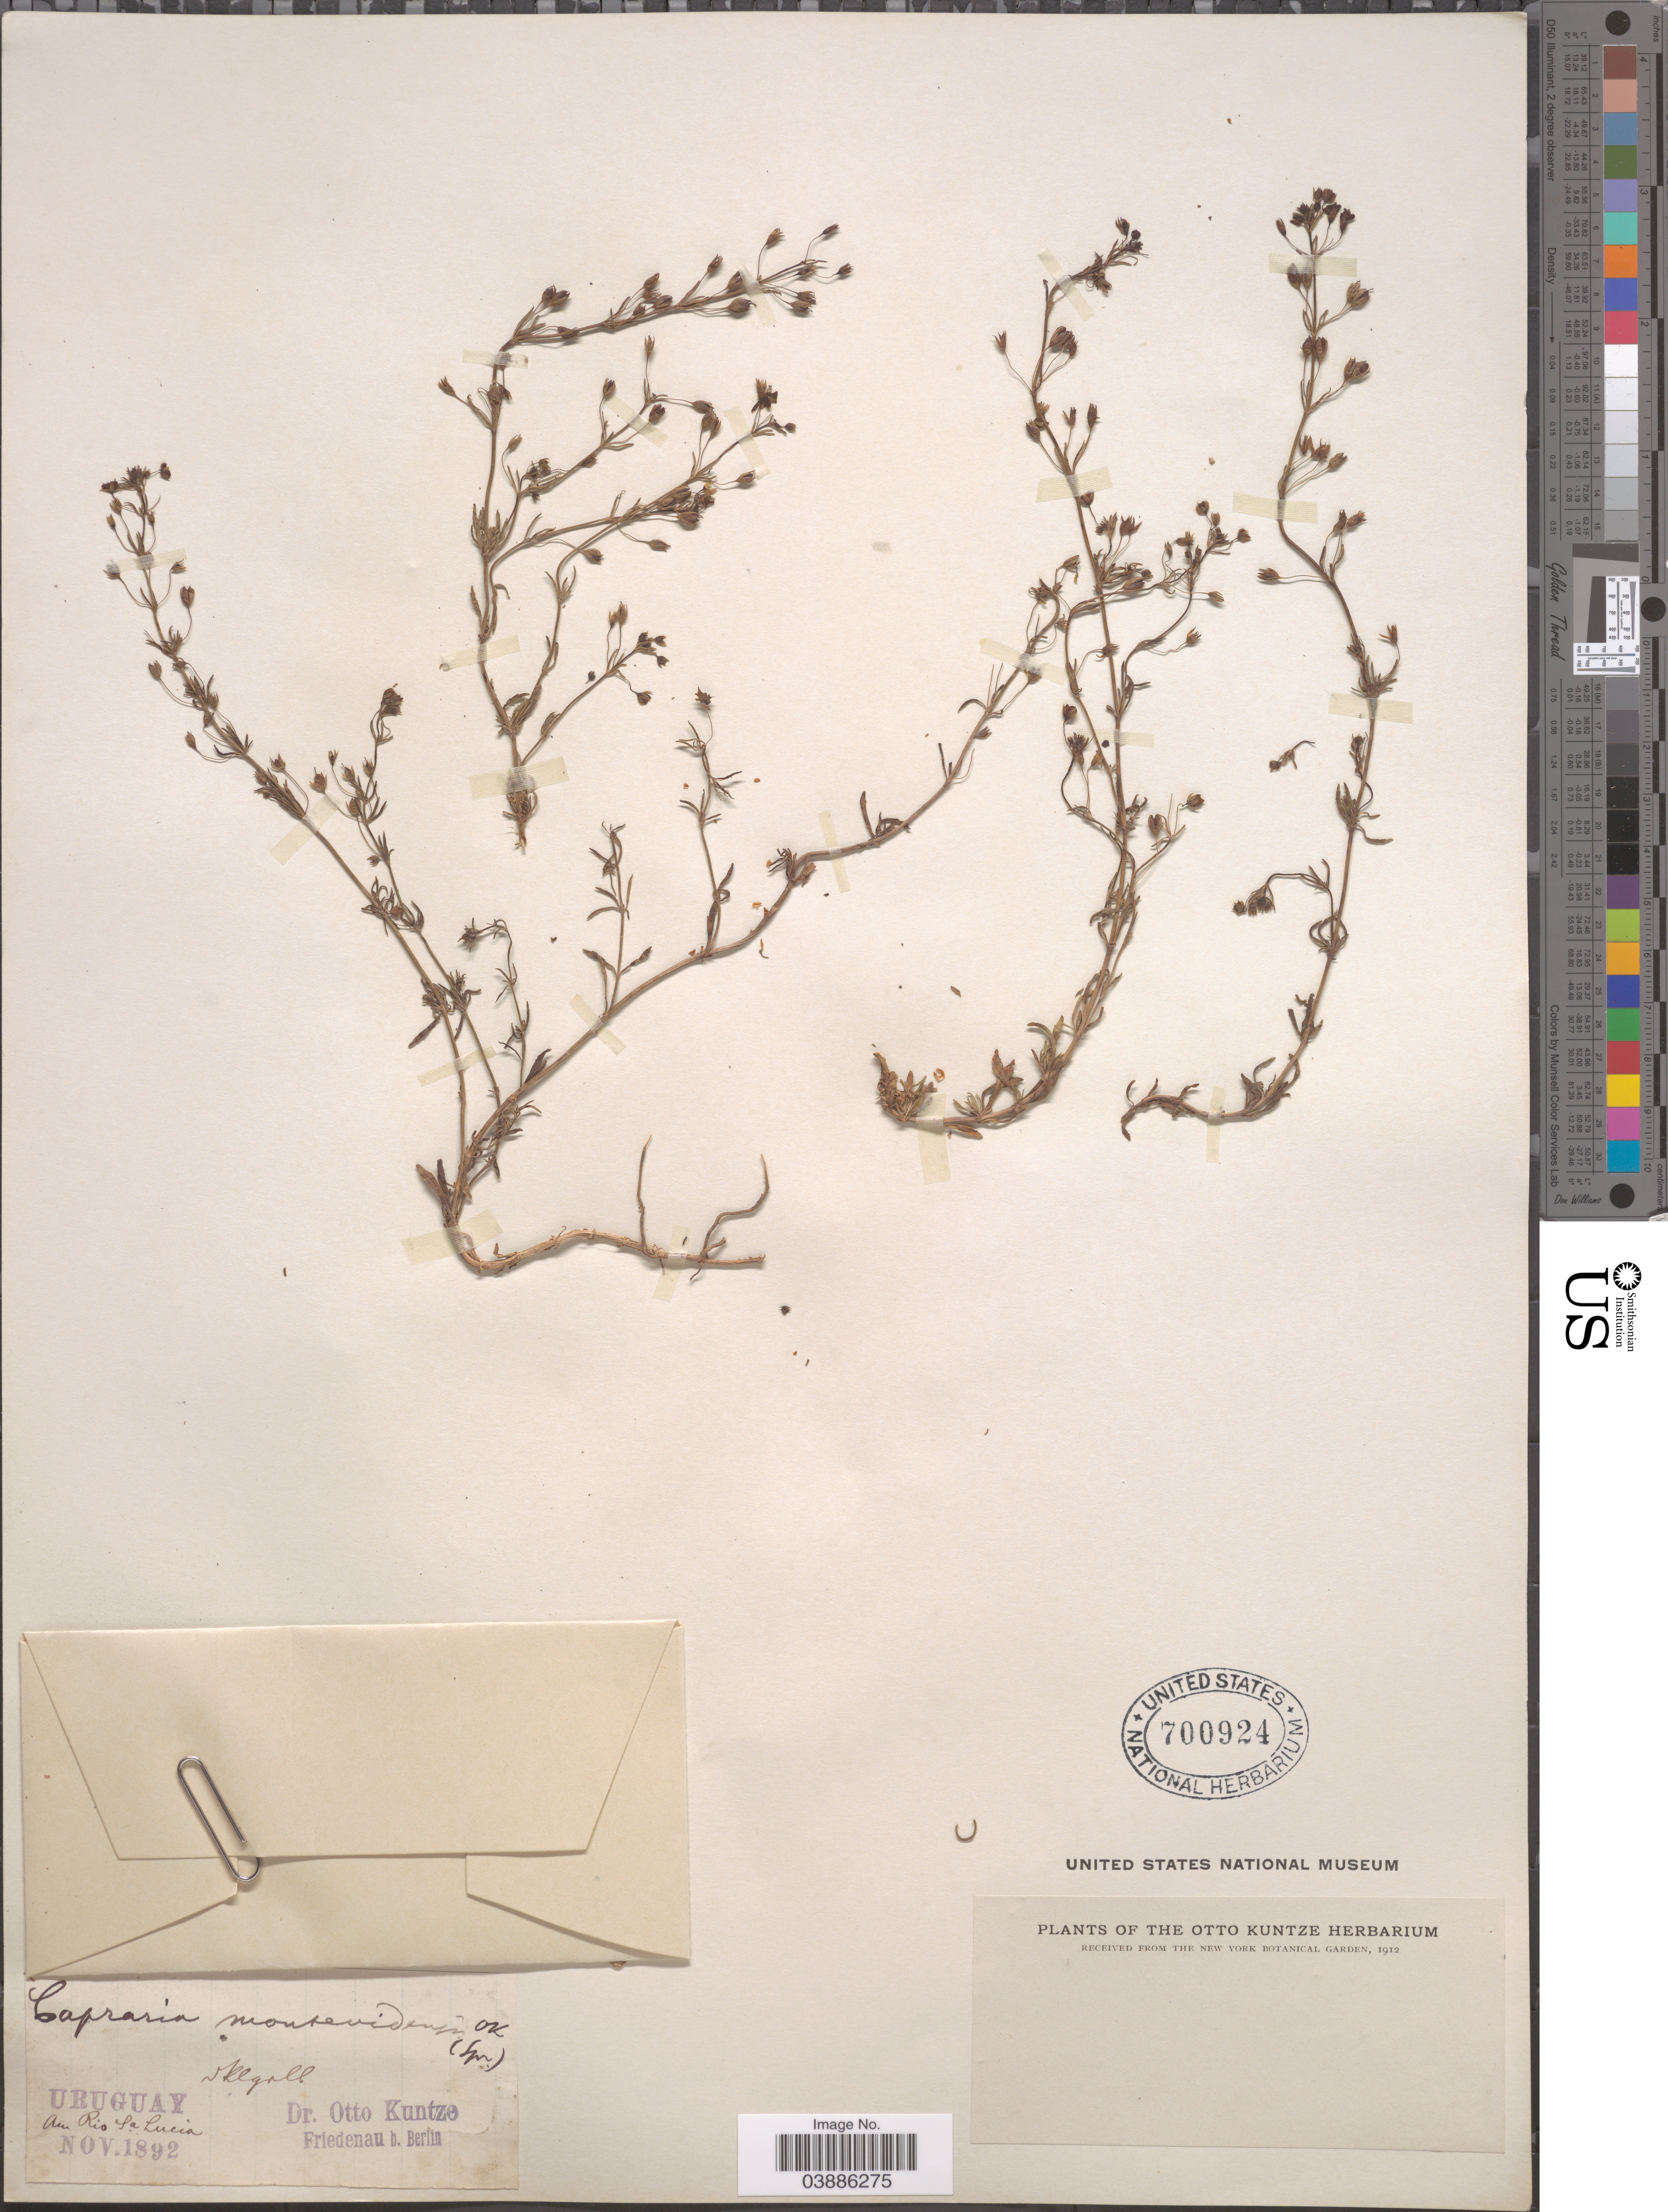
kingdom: Plantae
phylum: Tracheophyta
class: Magnoliopsida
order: Lamiales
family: Plantaginaceae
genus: Scoparia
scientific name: Scoparia montevidensis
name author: (Spreng.) R.E. Fr.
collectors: C.E.O. Kuntze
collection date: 1892-11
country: Uruguay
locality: Am Rio sa Lucia.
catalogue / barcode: US 700924